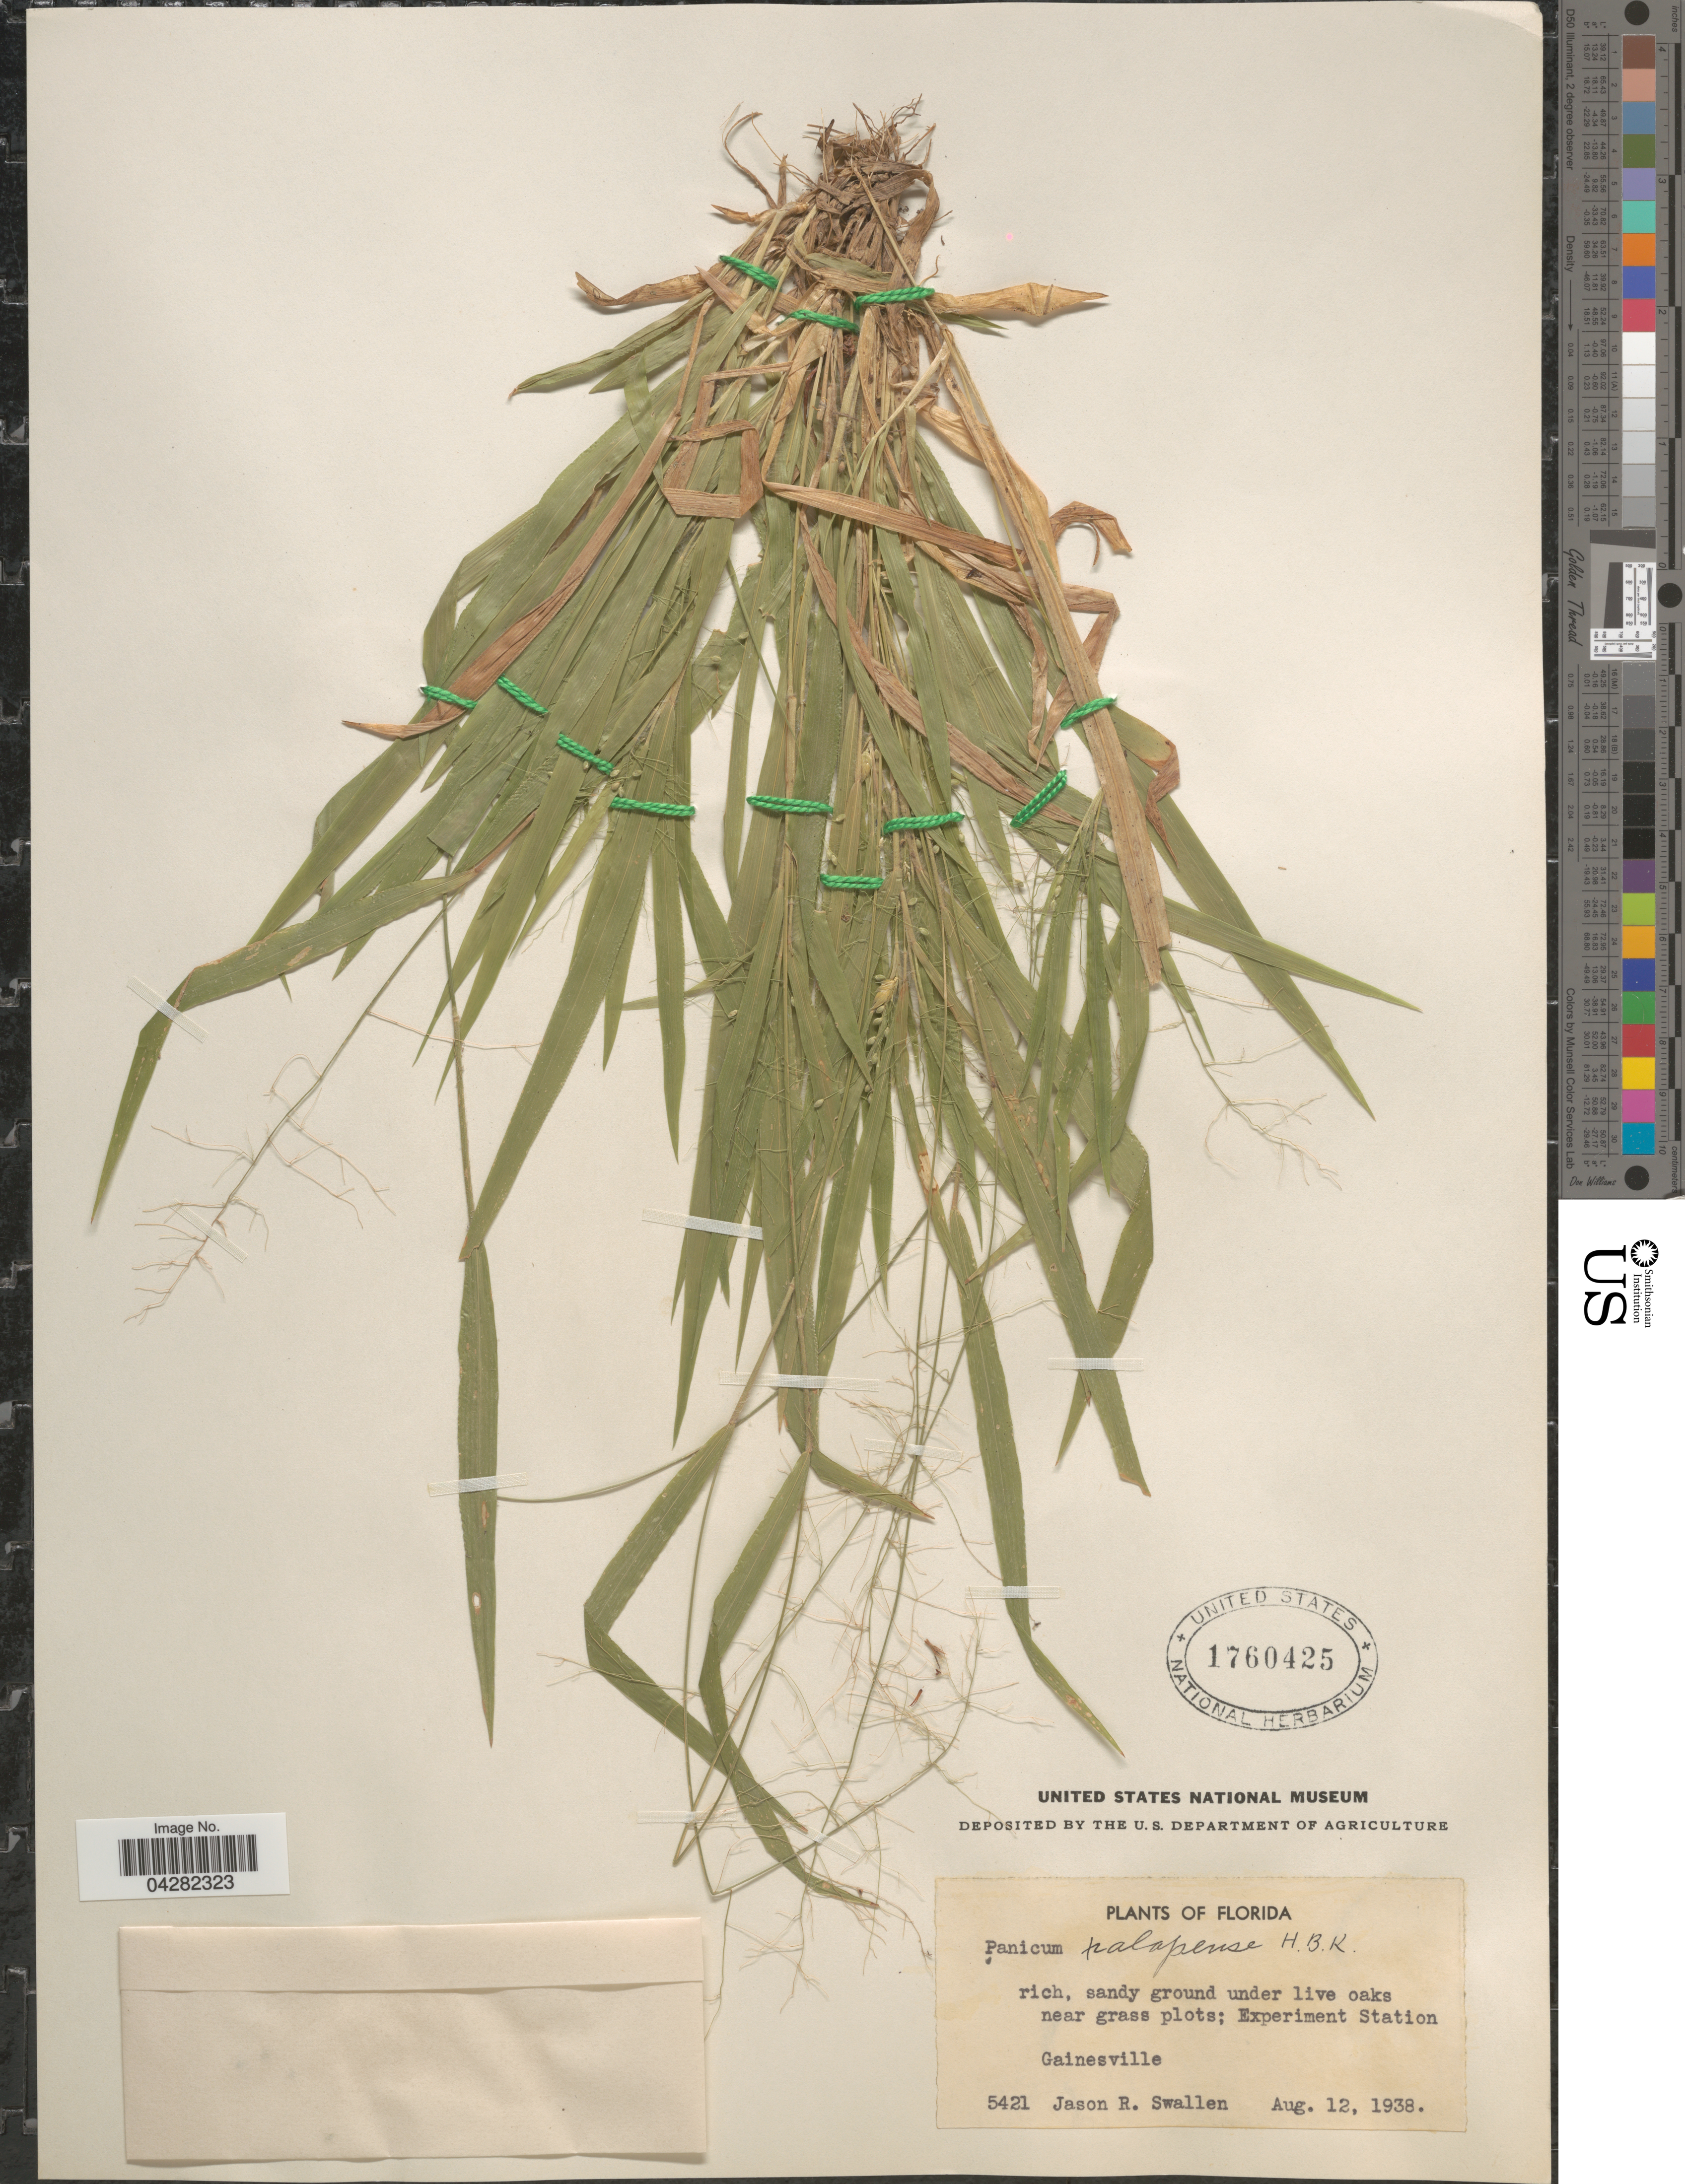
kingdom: Plantae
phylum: Tracheophyta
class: Liliopsida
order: Poales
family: Poaceae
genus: Dichanthelium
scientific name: Dichanthelium laxiflorum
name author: (Lam.) Gould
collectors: J. R. Swallen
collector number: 5421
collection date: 1938-08-12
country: United States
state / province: Florida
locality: Experiment Station Gainesville.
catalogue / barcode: US 1760425